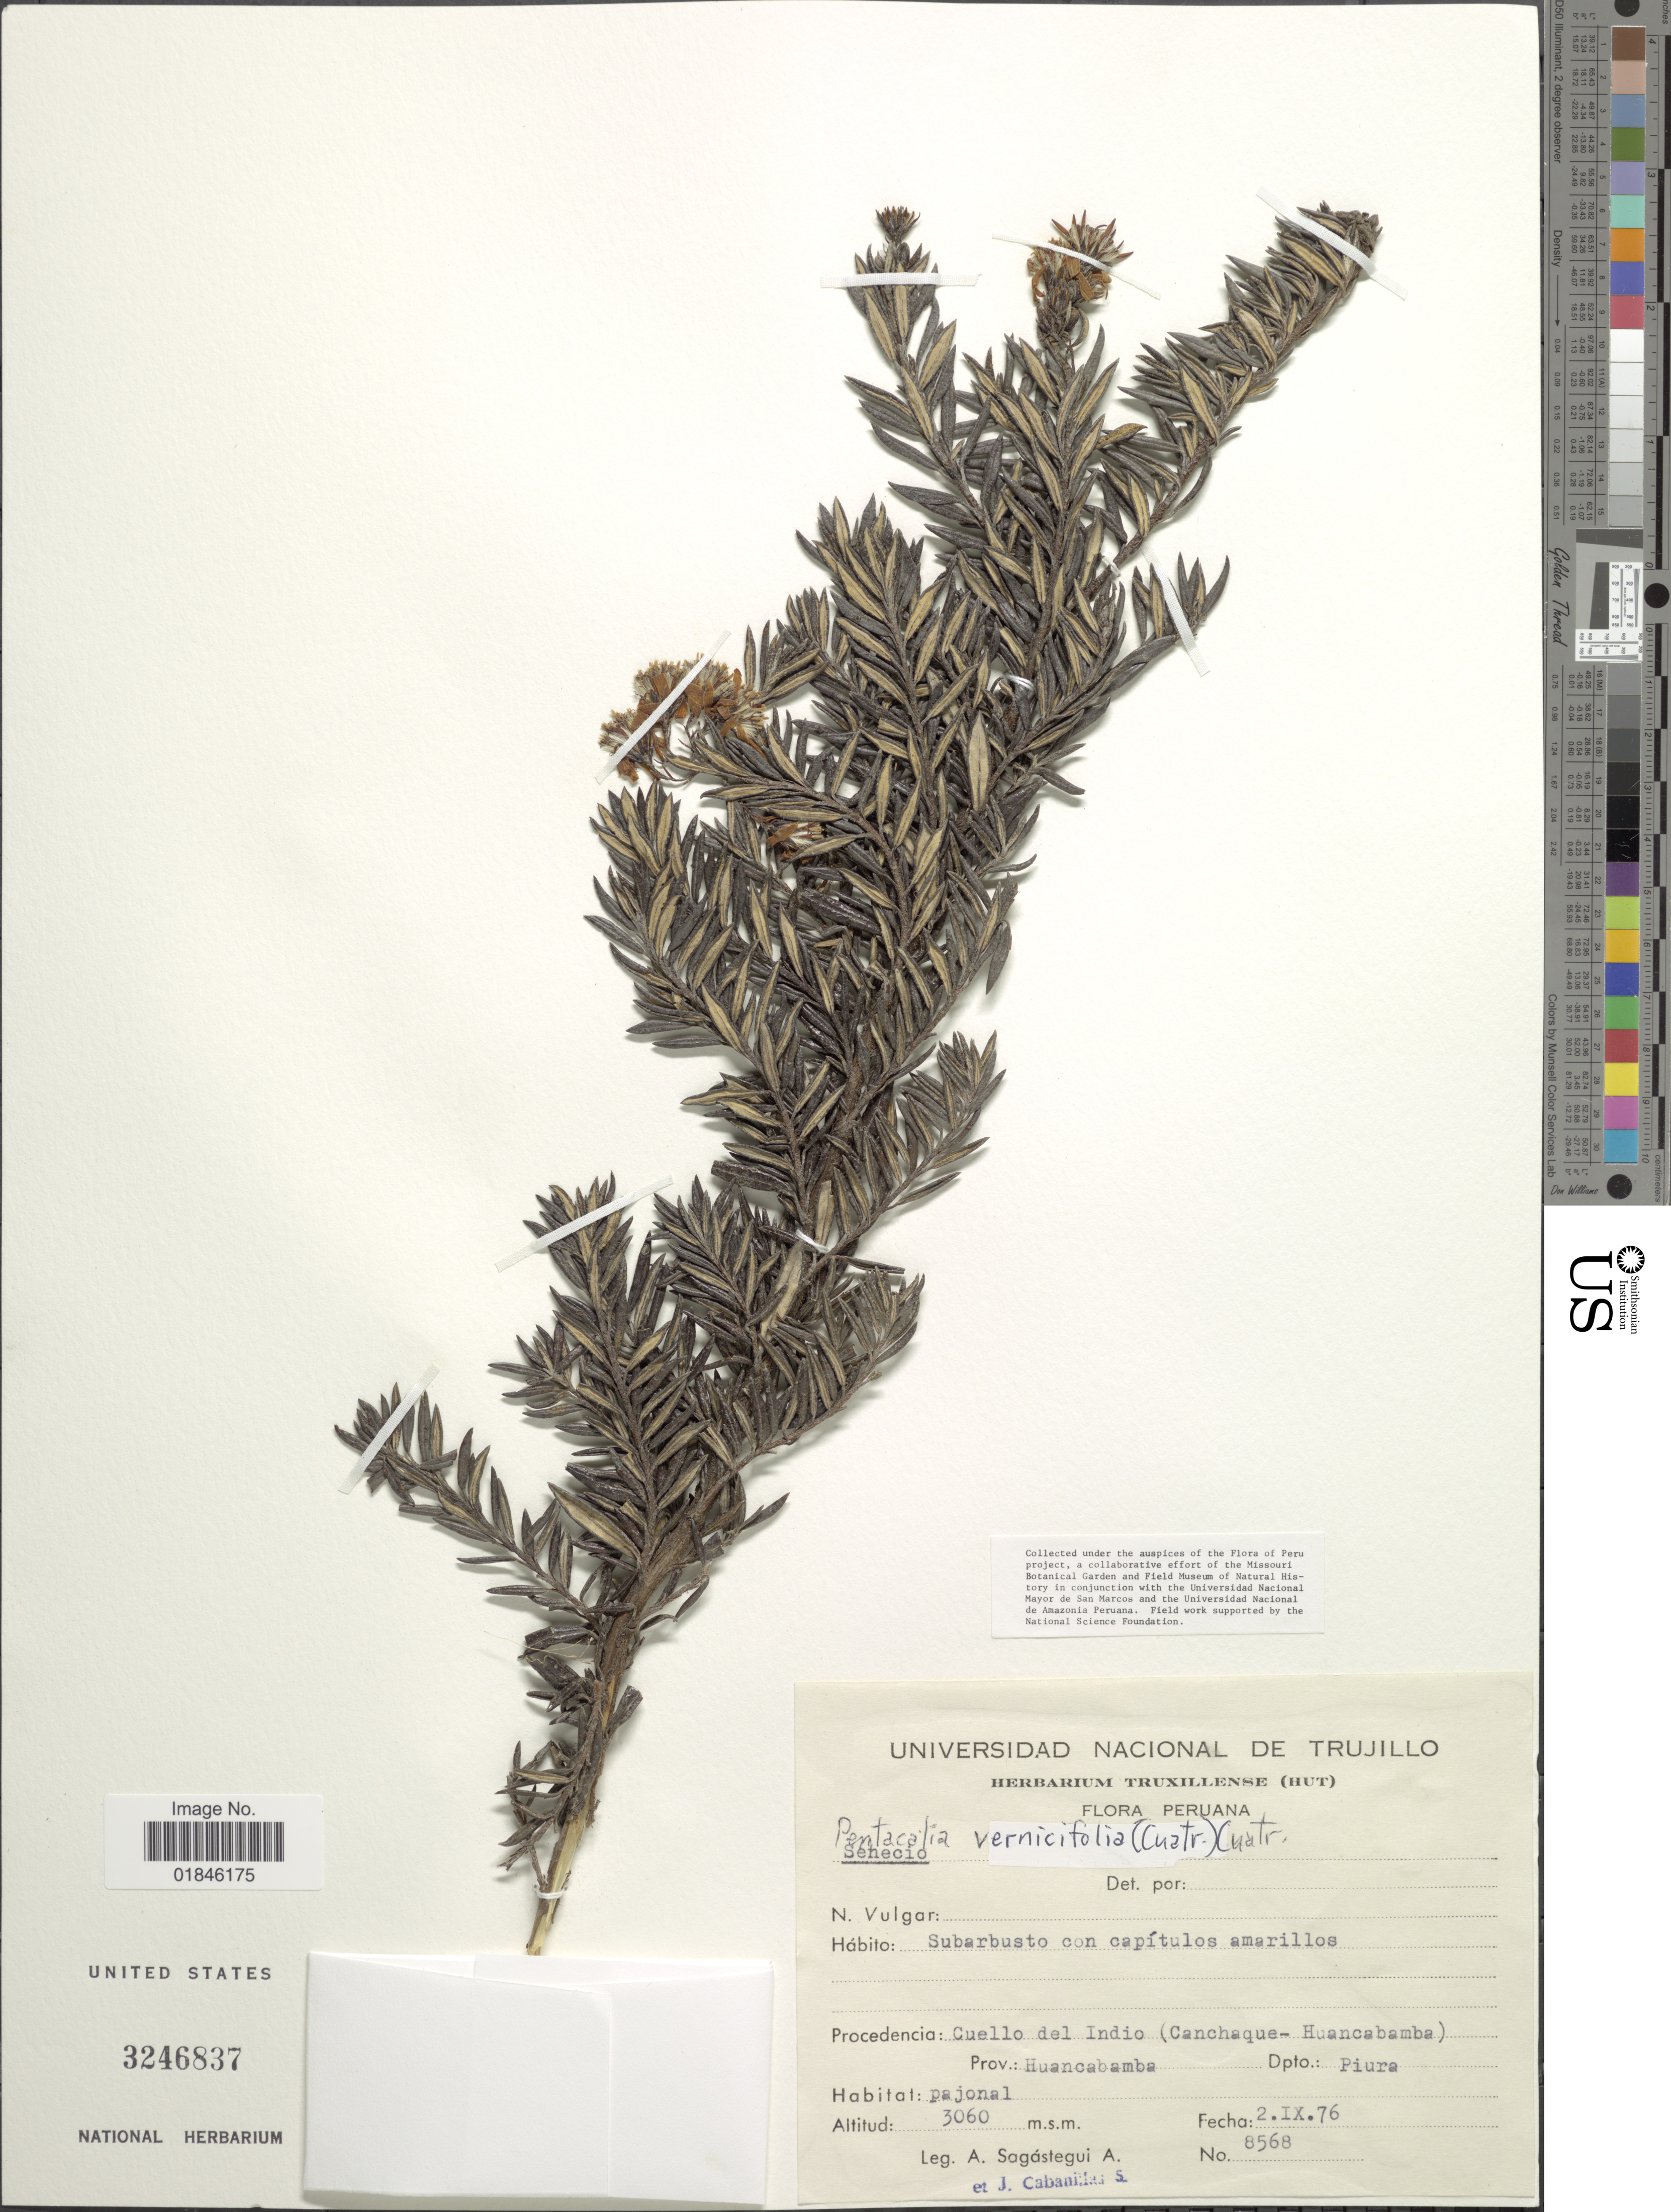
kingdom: Plantae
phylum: Tracheophyta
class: Magnoliopsida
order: Asterales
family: Asteraceae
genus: Pentacalia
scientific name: Pentacalia vernicifolia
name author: (Cuatrec.) Cuatrec.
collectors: A. Sagástegui A. & J. Cabanillas S.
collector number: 8568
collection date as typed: Transcribed d/m/y: 2/9/76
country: Peru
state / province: Piura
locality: Cuello del Indio (Canchaque-Huancabamba). Prov.: Huancabamba. Dpto.: Piura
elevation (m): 3060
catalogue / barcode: US 3246837